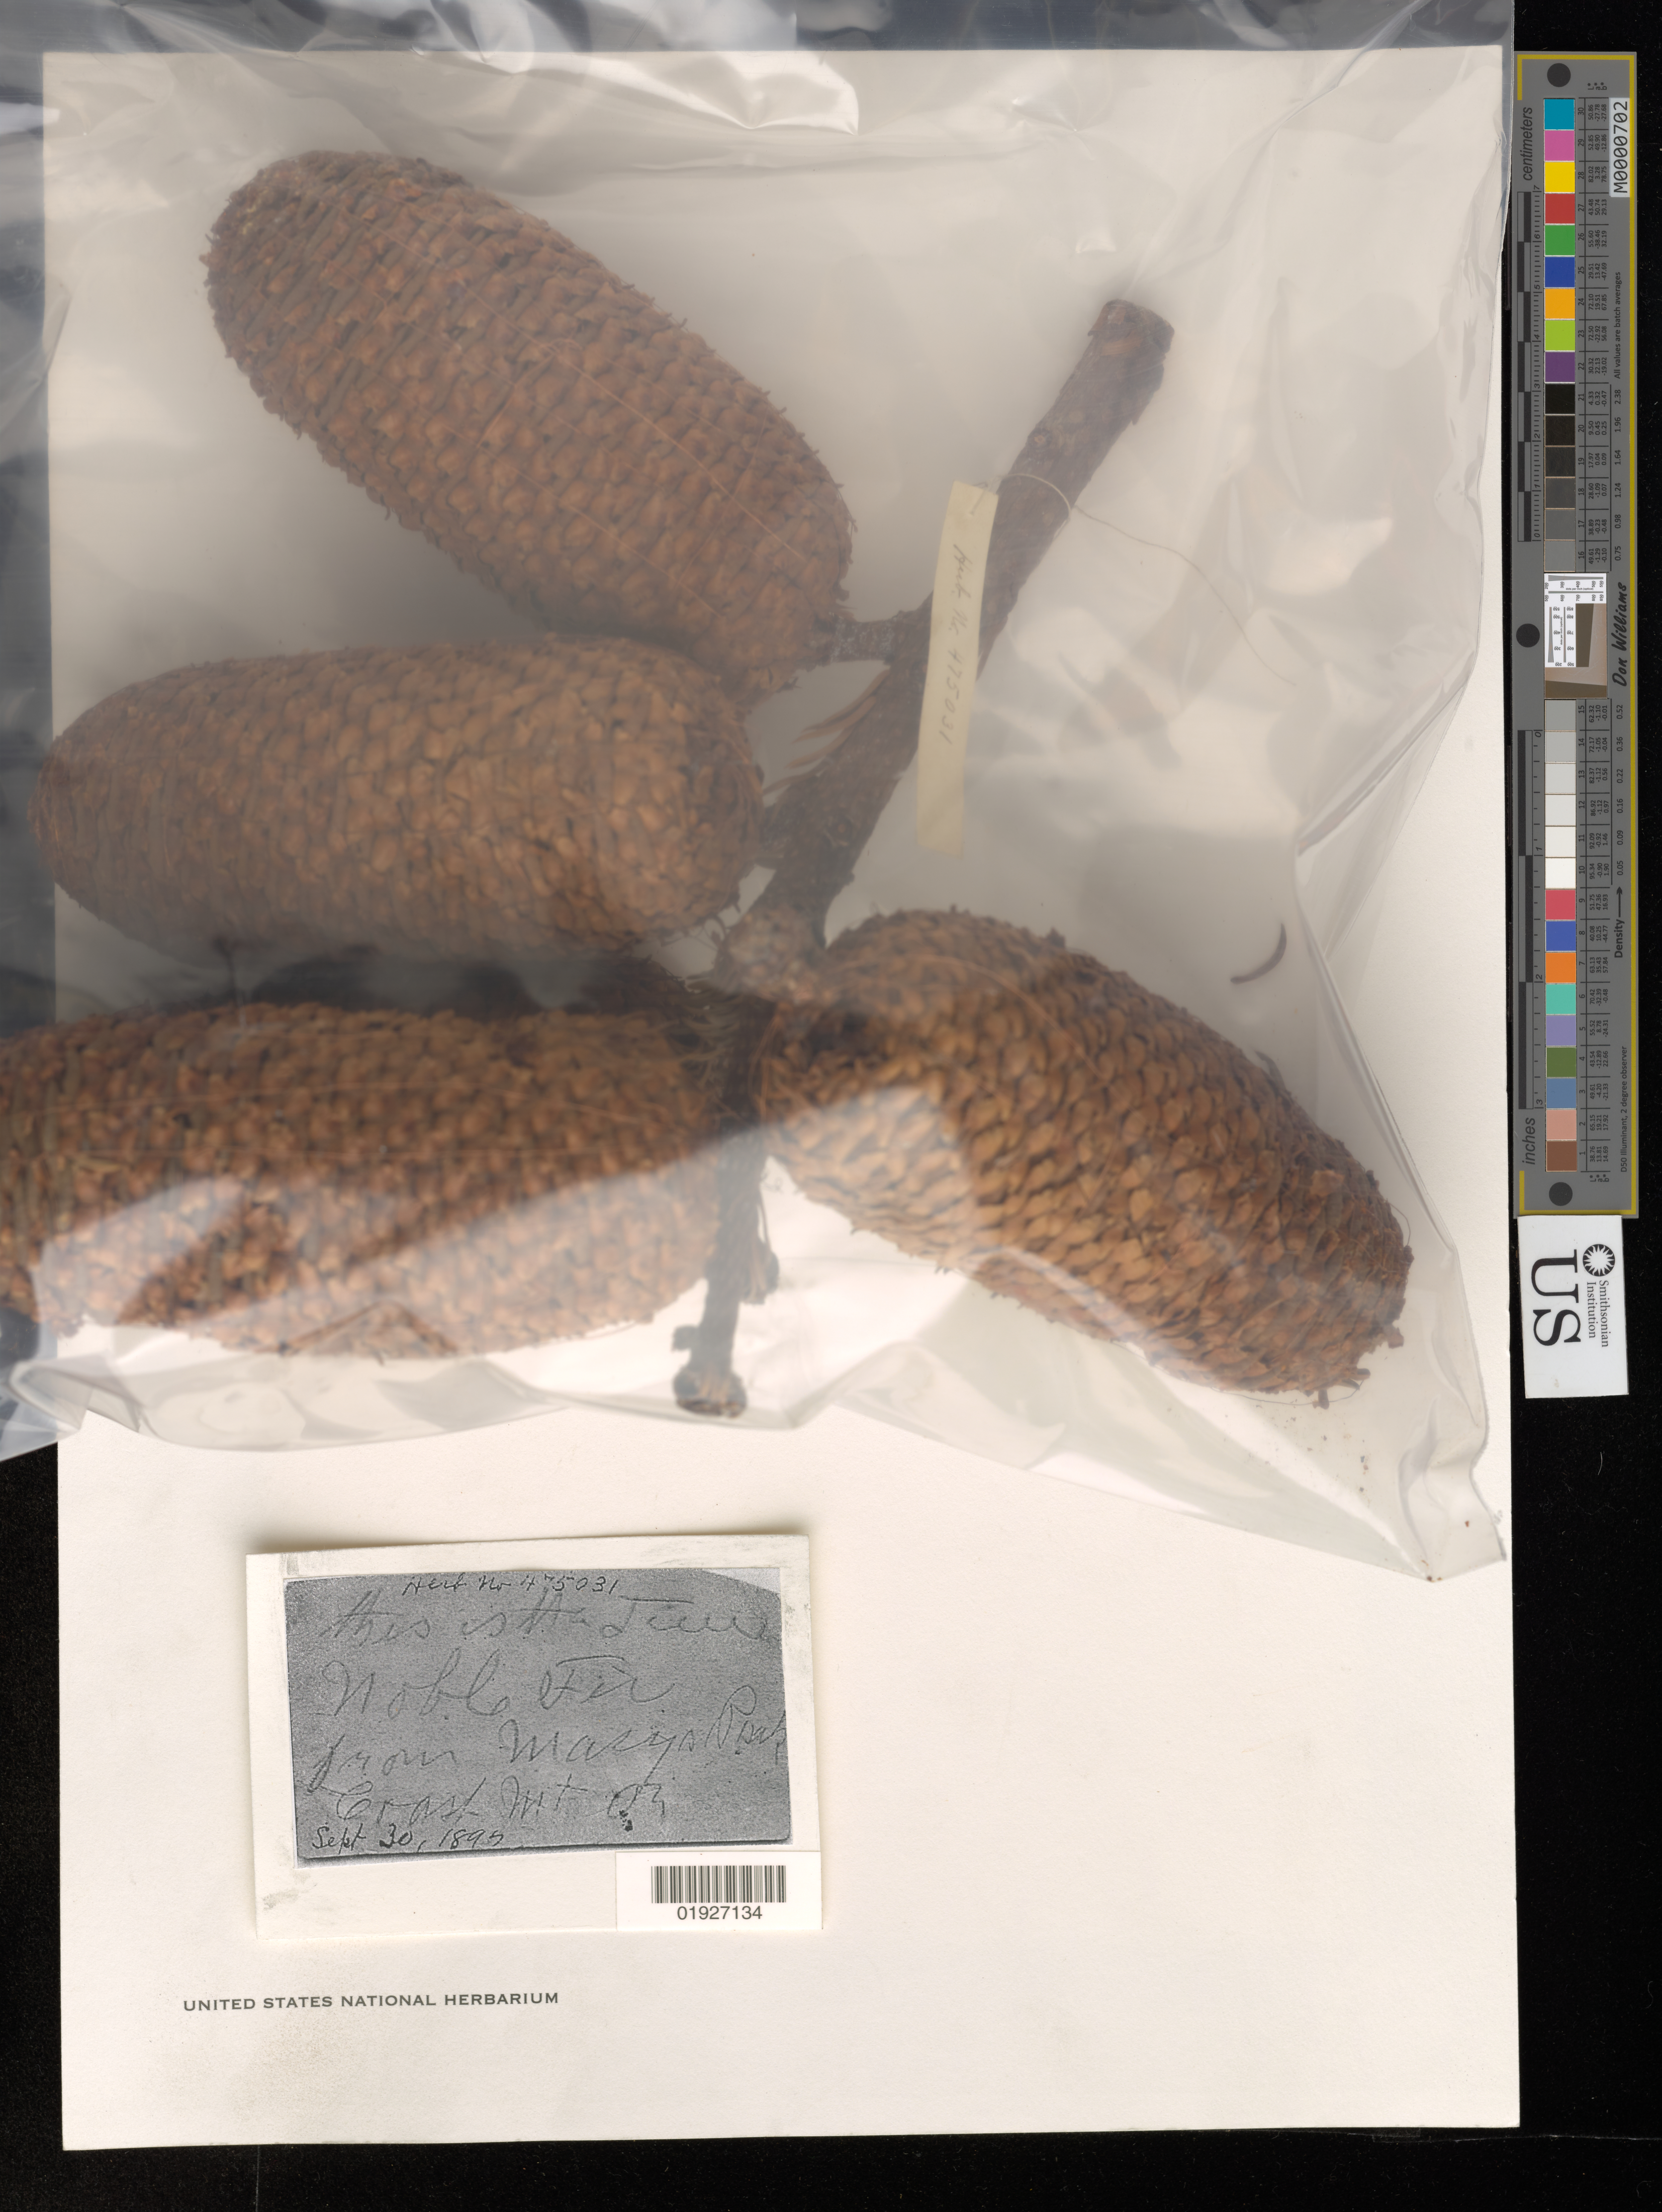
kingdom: Plantae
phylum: Tracheophyta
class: Pinopsida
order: Pinales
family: Pinaceae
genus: Abies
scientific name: Abies procera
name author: Rehder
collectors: A. Johnson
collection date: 1895-09-30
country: United States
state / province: Oregon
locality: Marys Peak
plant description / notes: Herb. no. 475031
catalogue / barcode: US 475031